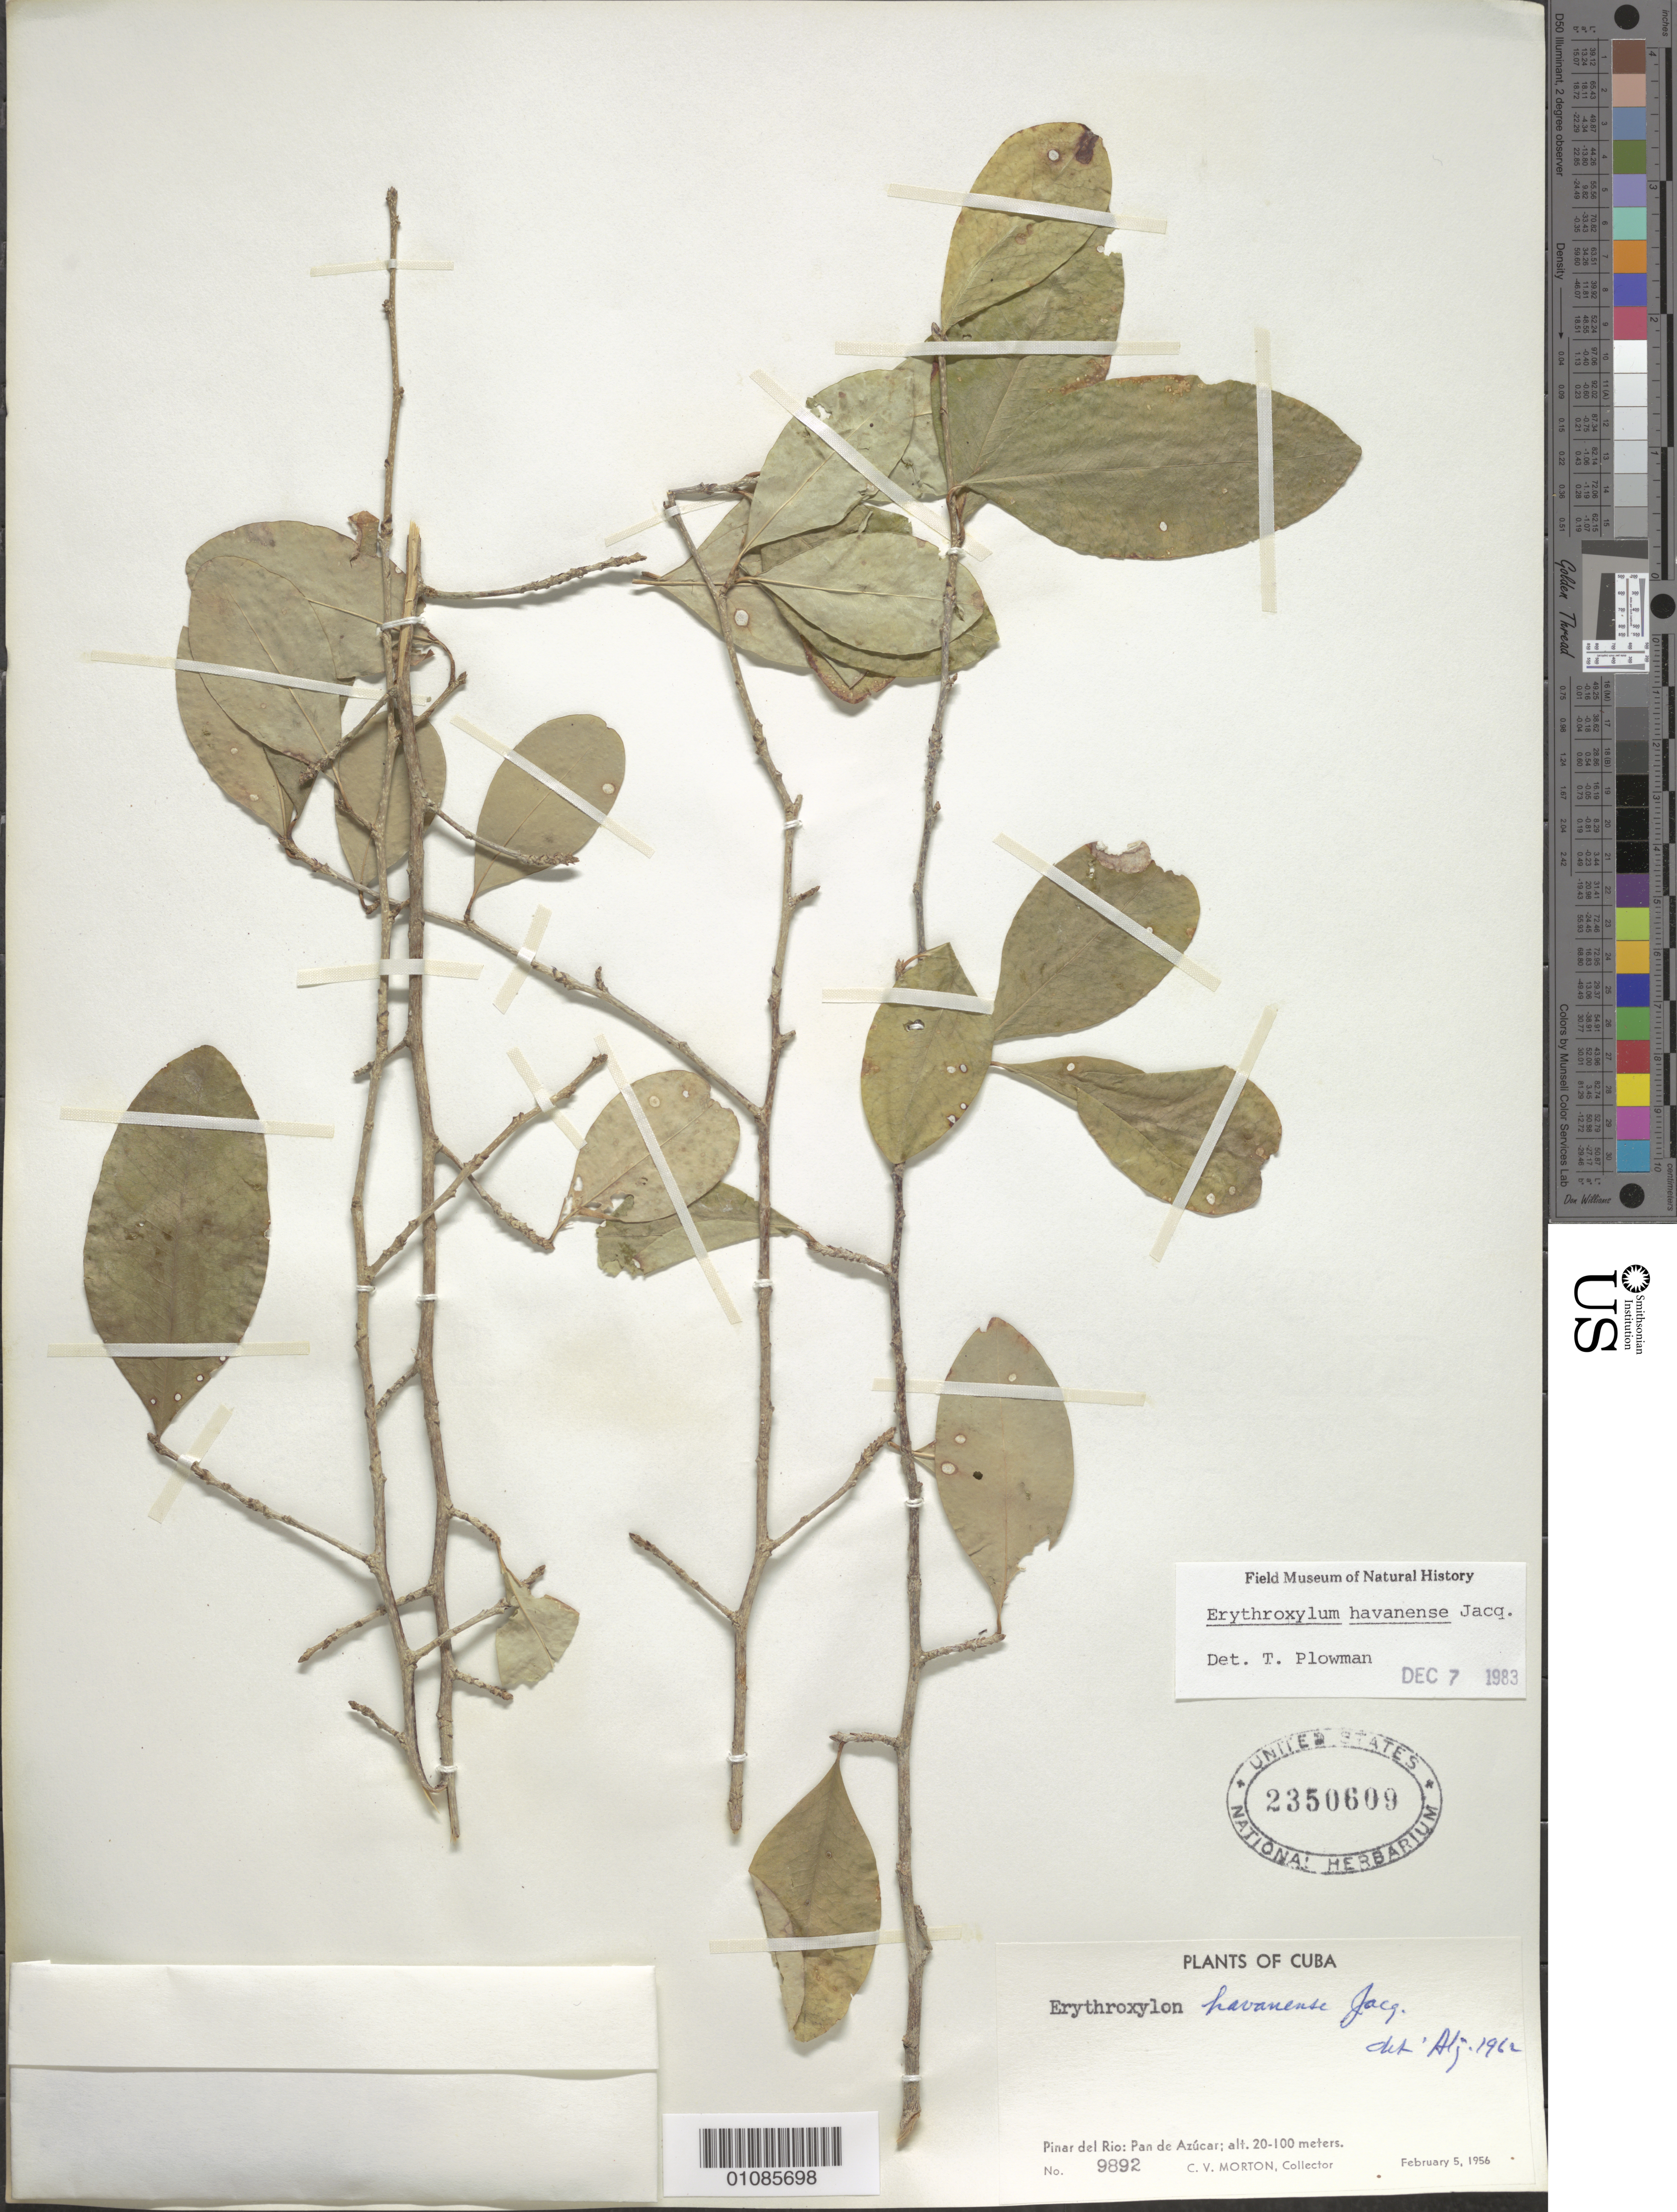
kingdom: Plantae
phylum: Tracheophyta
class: Magnoliopsida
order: Malpighiales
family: Erythroxylaceae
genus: Erythroxylum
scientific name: Erythroxylum havanense var. havanense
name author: Jacq.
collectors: C. V. Morton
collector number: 9892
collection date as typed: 05 Feb 1956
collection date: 1956-02-05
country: Cuba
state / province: Pinar del Rio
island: Cuba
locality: Pan de Azucar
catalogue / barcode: US 2350609